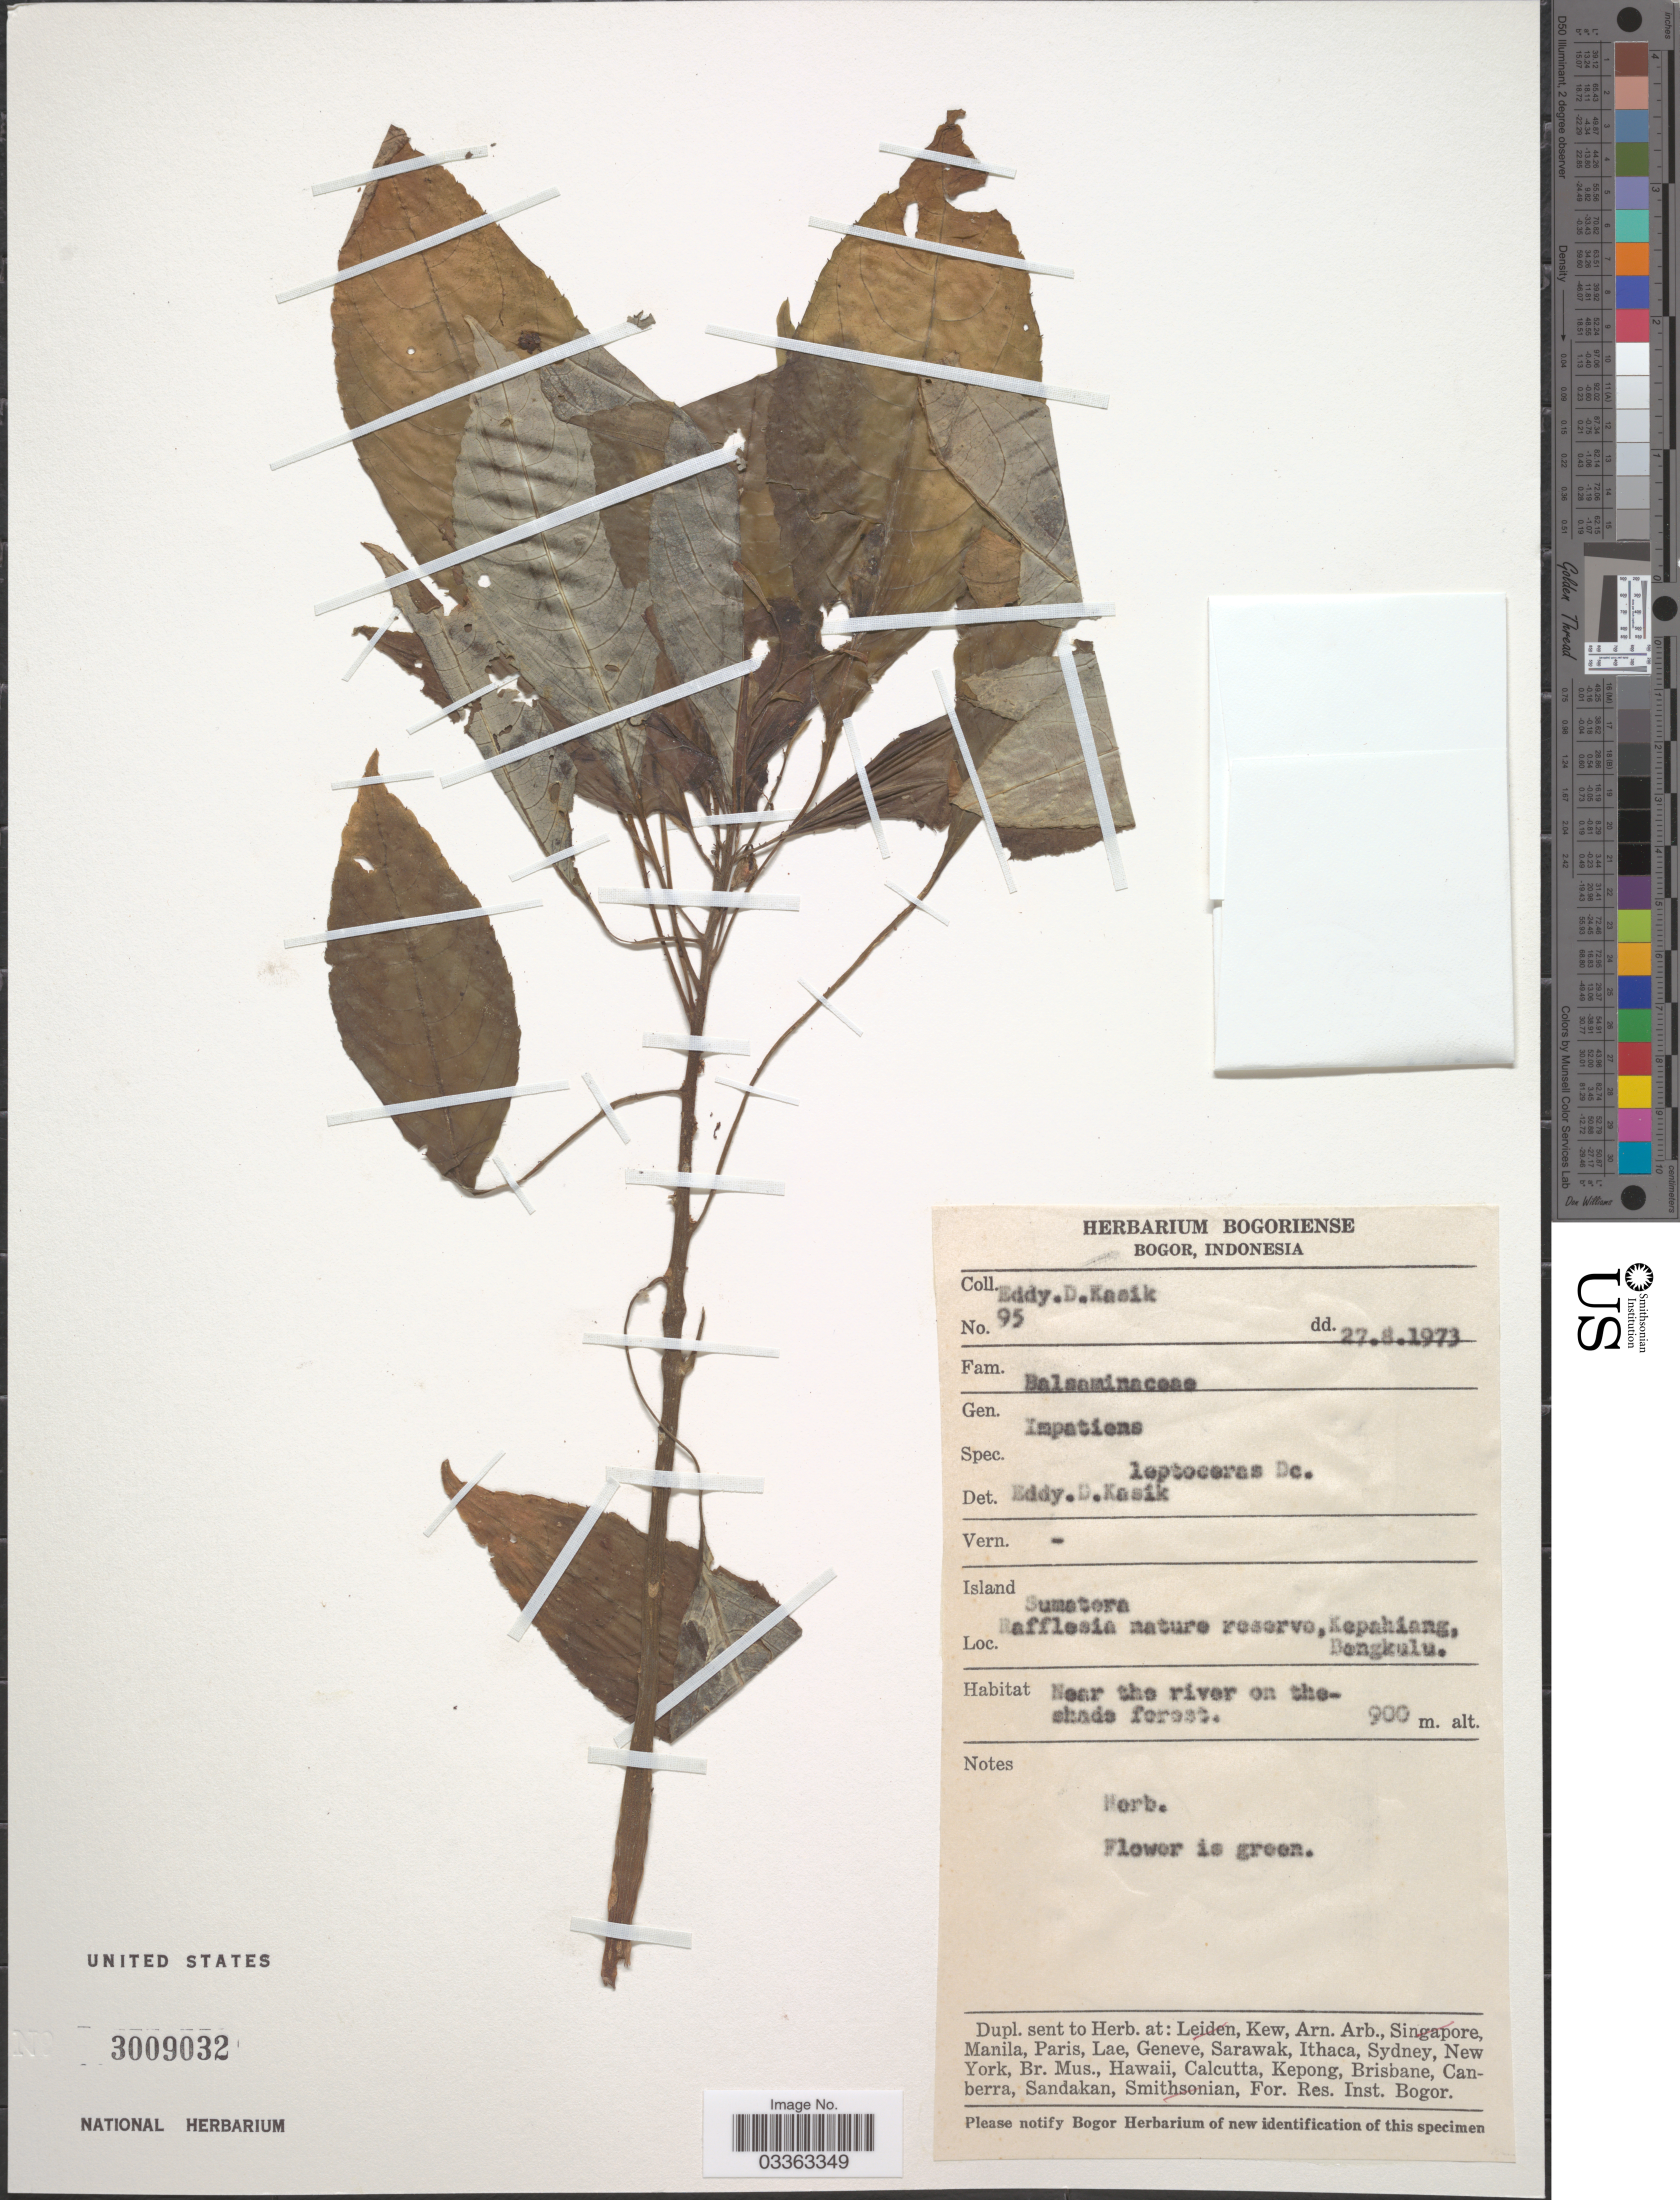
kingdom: Plantae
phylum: Tracheophyta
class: Magnoliopsida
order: Ericales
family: Balsaminaceae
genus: Impatiens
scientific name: Impatiens leptoceras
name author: DC.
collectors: E. Kasik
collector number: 95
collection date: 1973-08-27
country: Indonesia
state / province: Sumatra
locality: Rafflesia nature reserve, Kepahiang, Bongkulu.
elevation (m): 900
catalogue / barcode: US 3009032